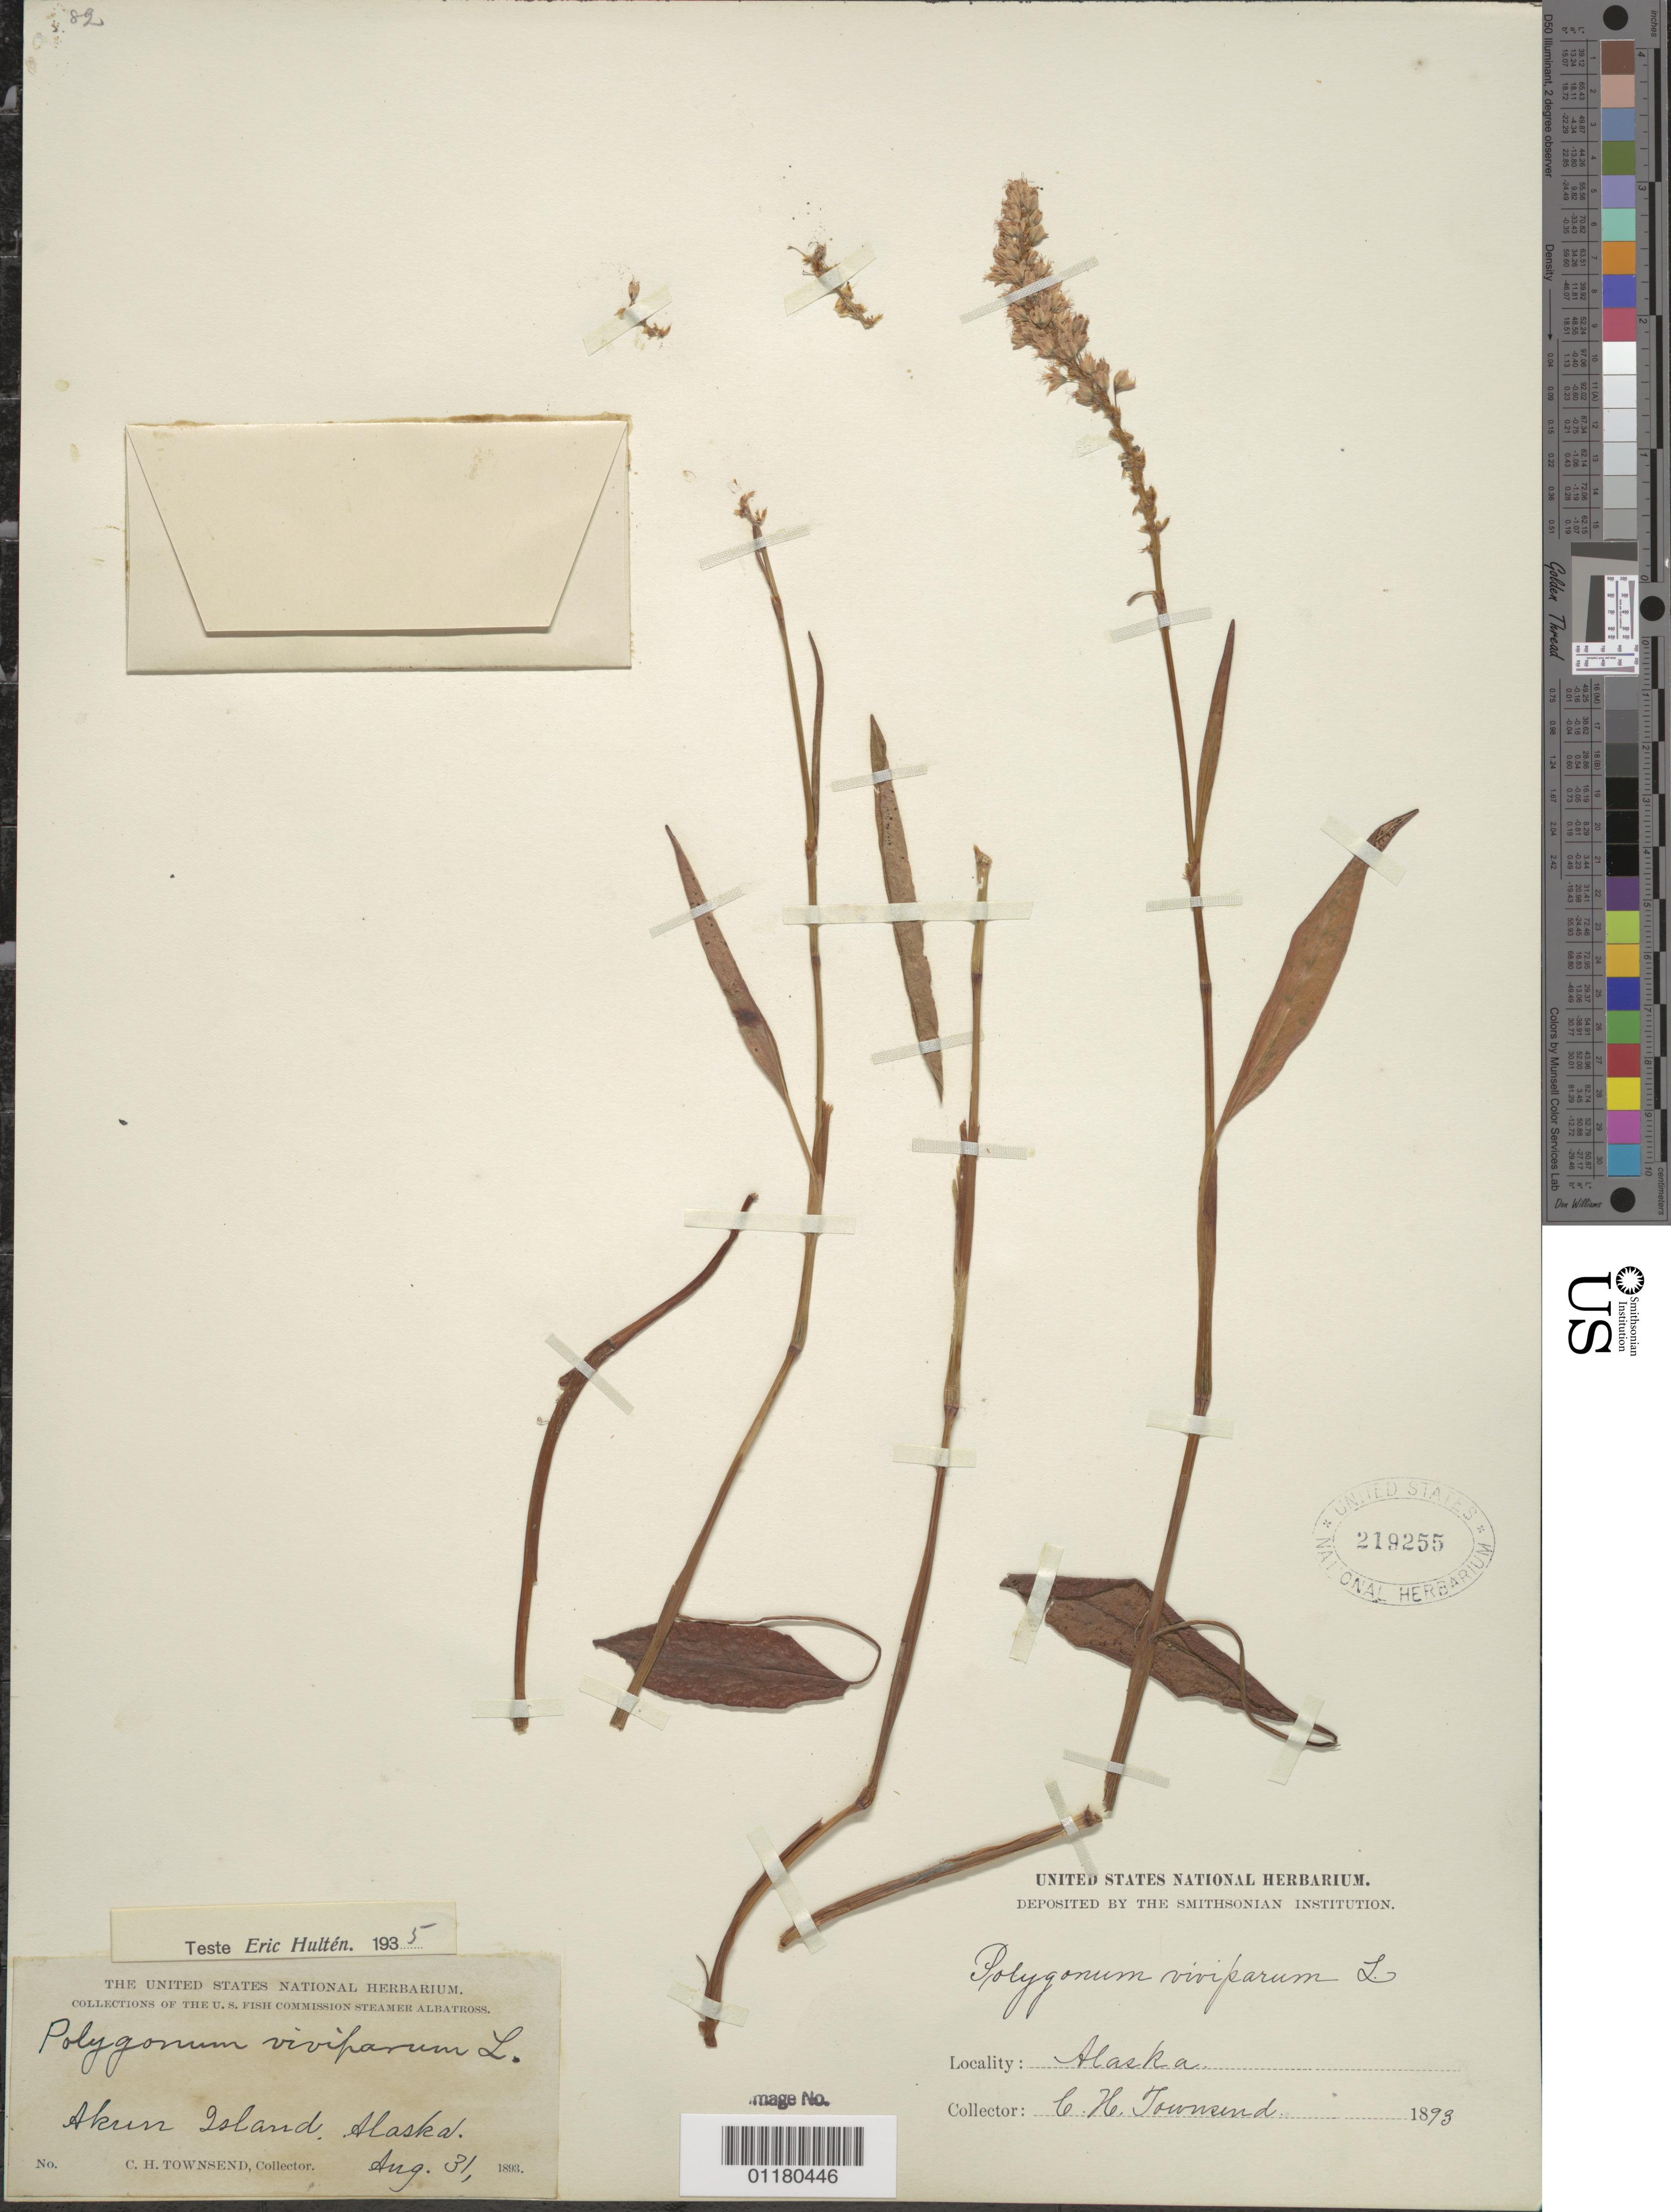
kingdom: Plantae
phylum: Tracheophyta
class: Magnoliopsida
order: Caryophyllales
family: Polygonaceae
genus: Bistorta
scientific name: Bistorta vivipara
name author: (L.) Delarbre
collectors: C. H. Townsend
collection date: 1893-08-31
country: United States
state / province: Alaska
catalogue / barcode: US 219255